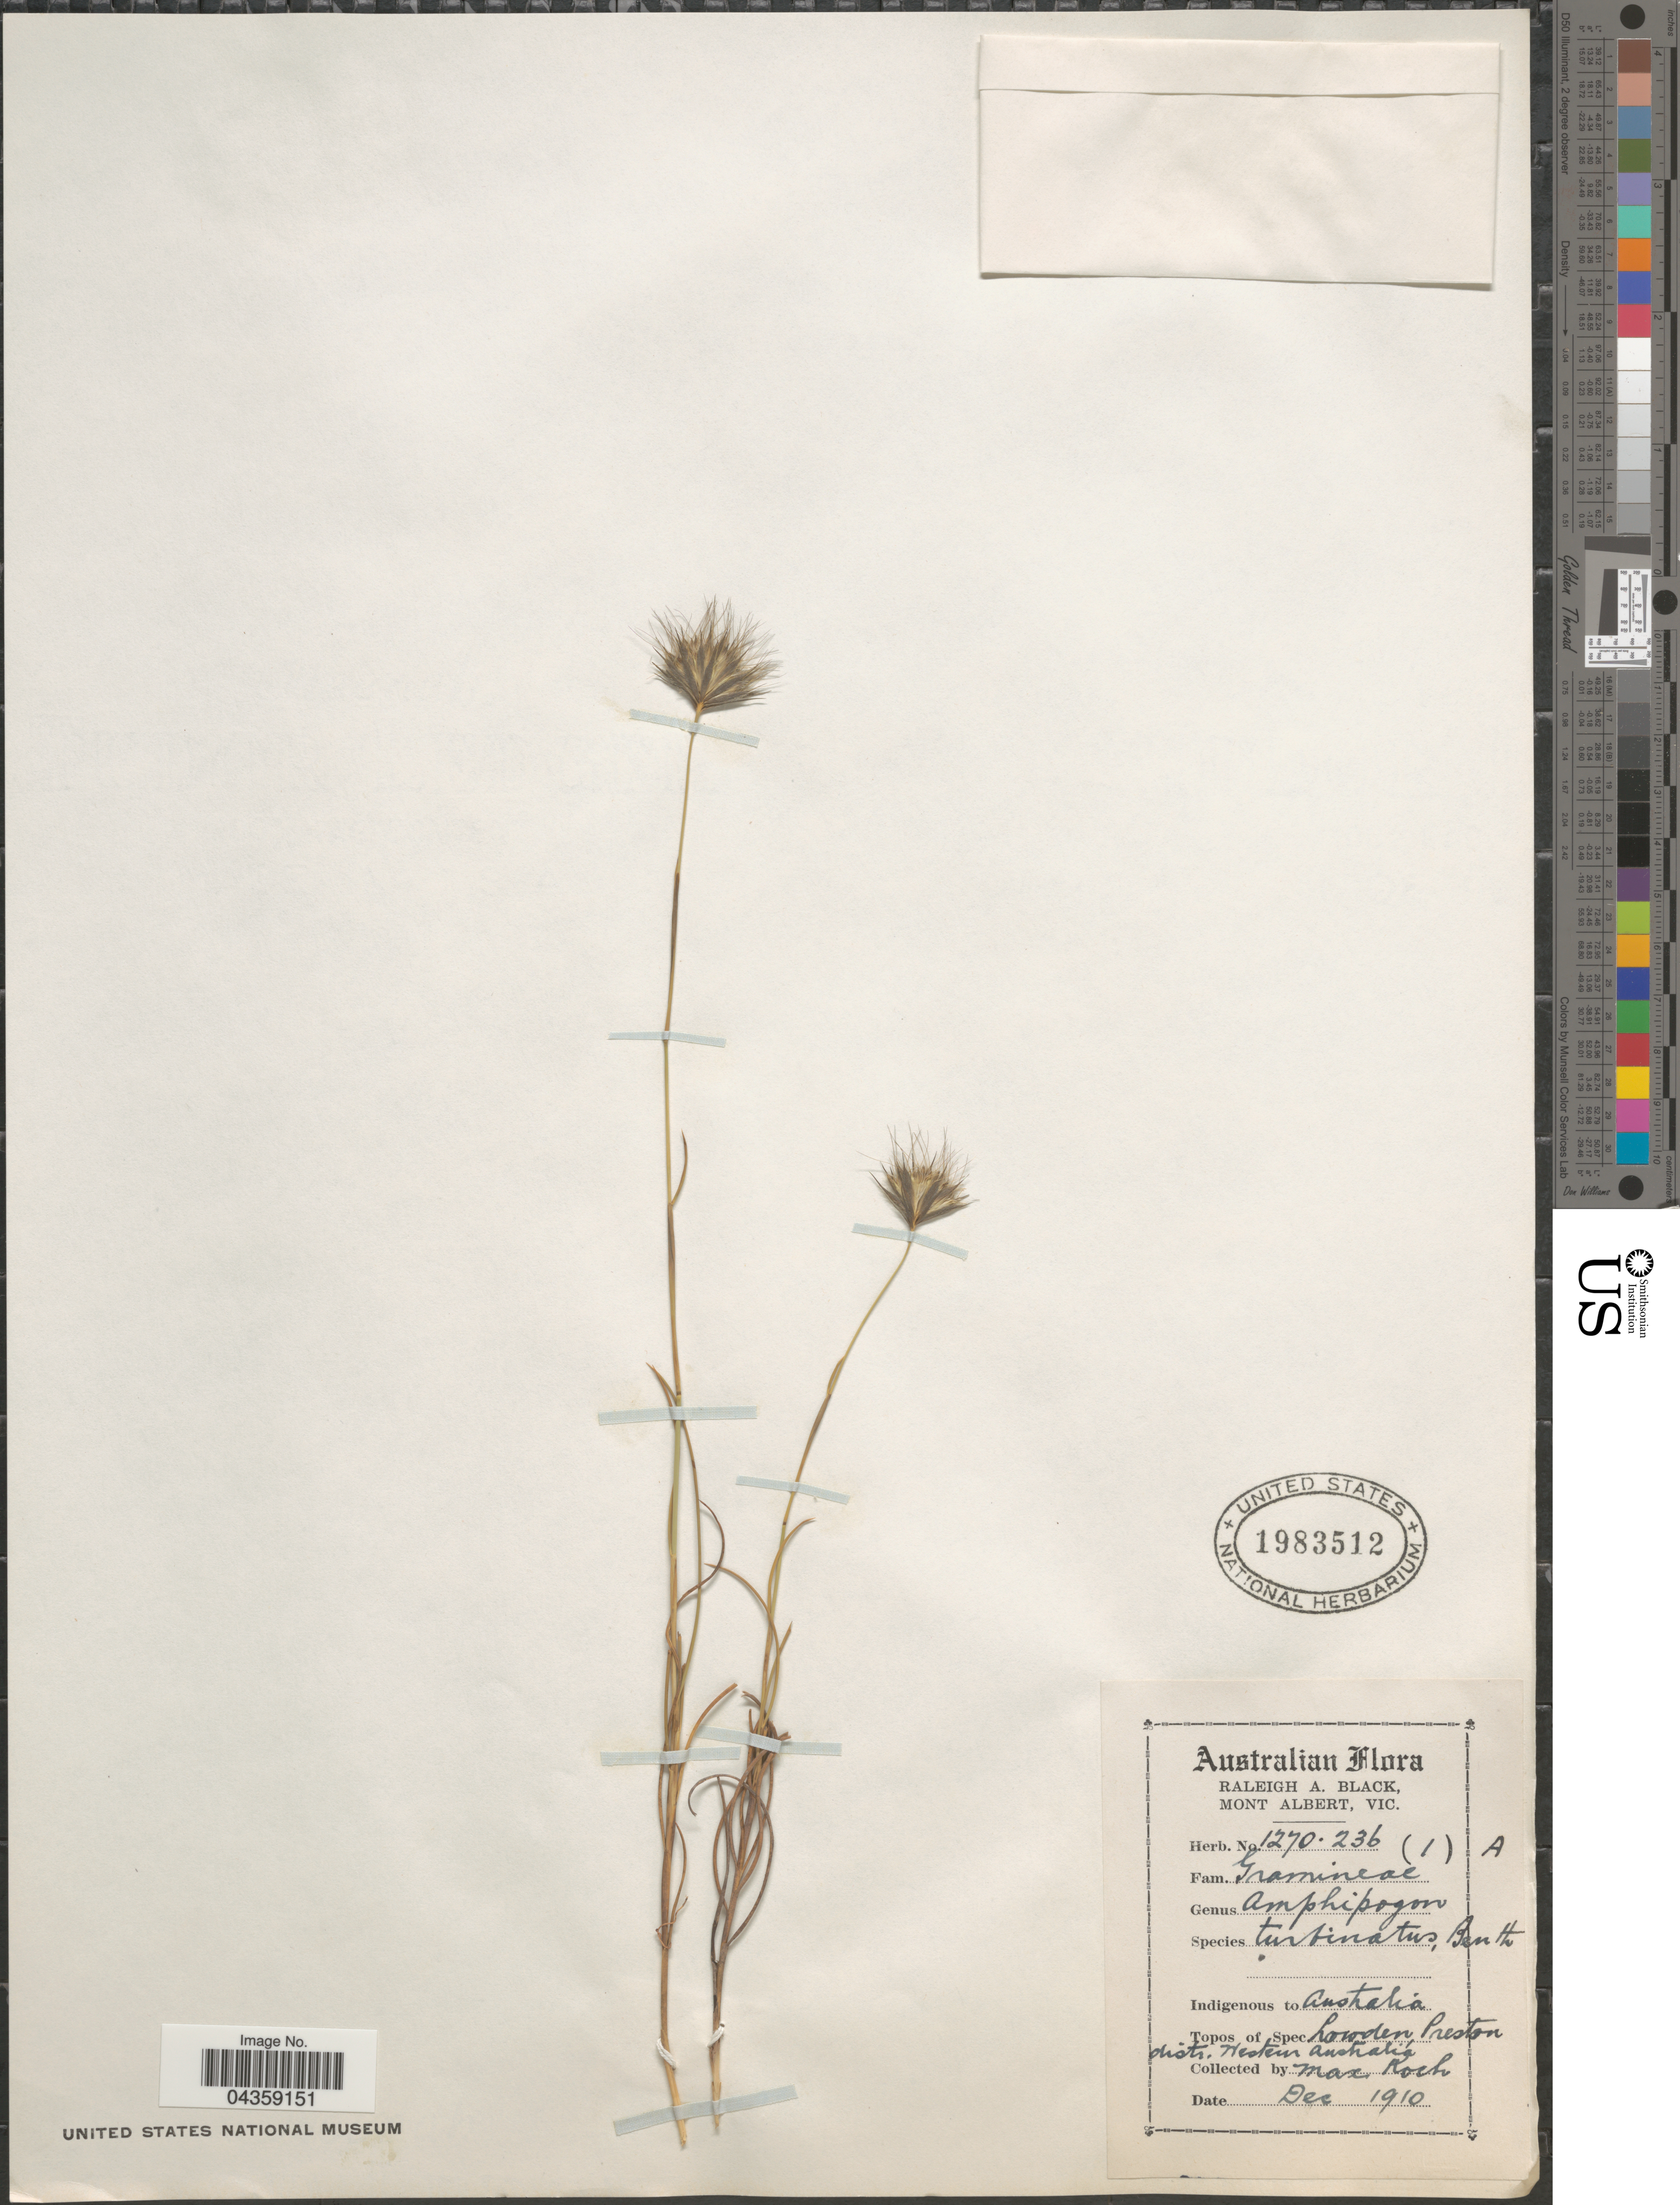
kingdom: Plantae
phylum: Tracheophyta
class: Liliopsida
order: Poales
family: Poaceae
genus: Amphipogon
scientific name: Amphipogon turbinatus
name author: R. Br.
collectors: M. Koch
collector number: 1270236(1)A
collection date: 1910-12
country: Australia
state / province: Western Australia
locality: Lowden Preston distr.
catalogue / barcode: US 1983512